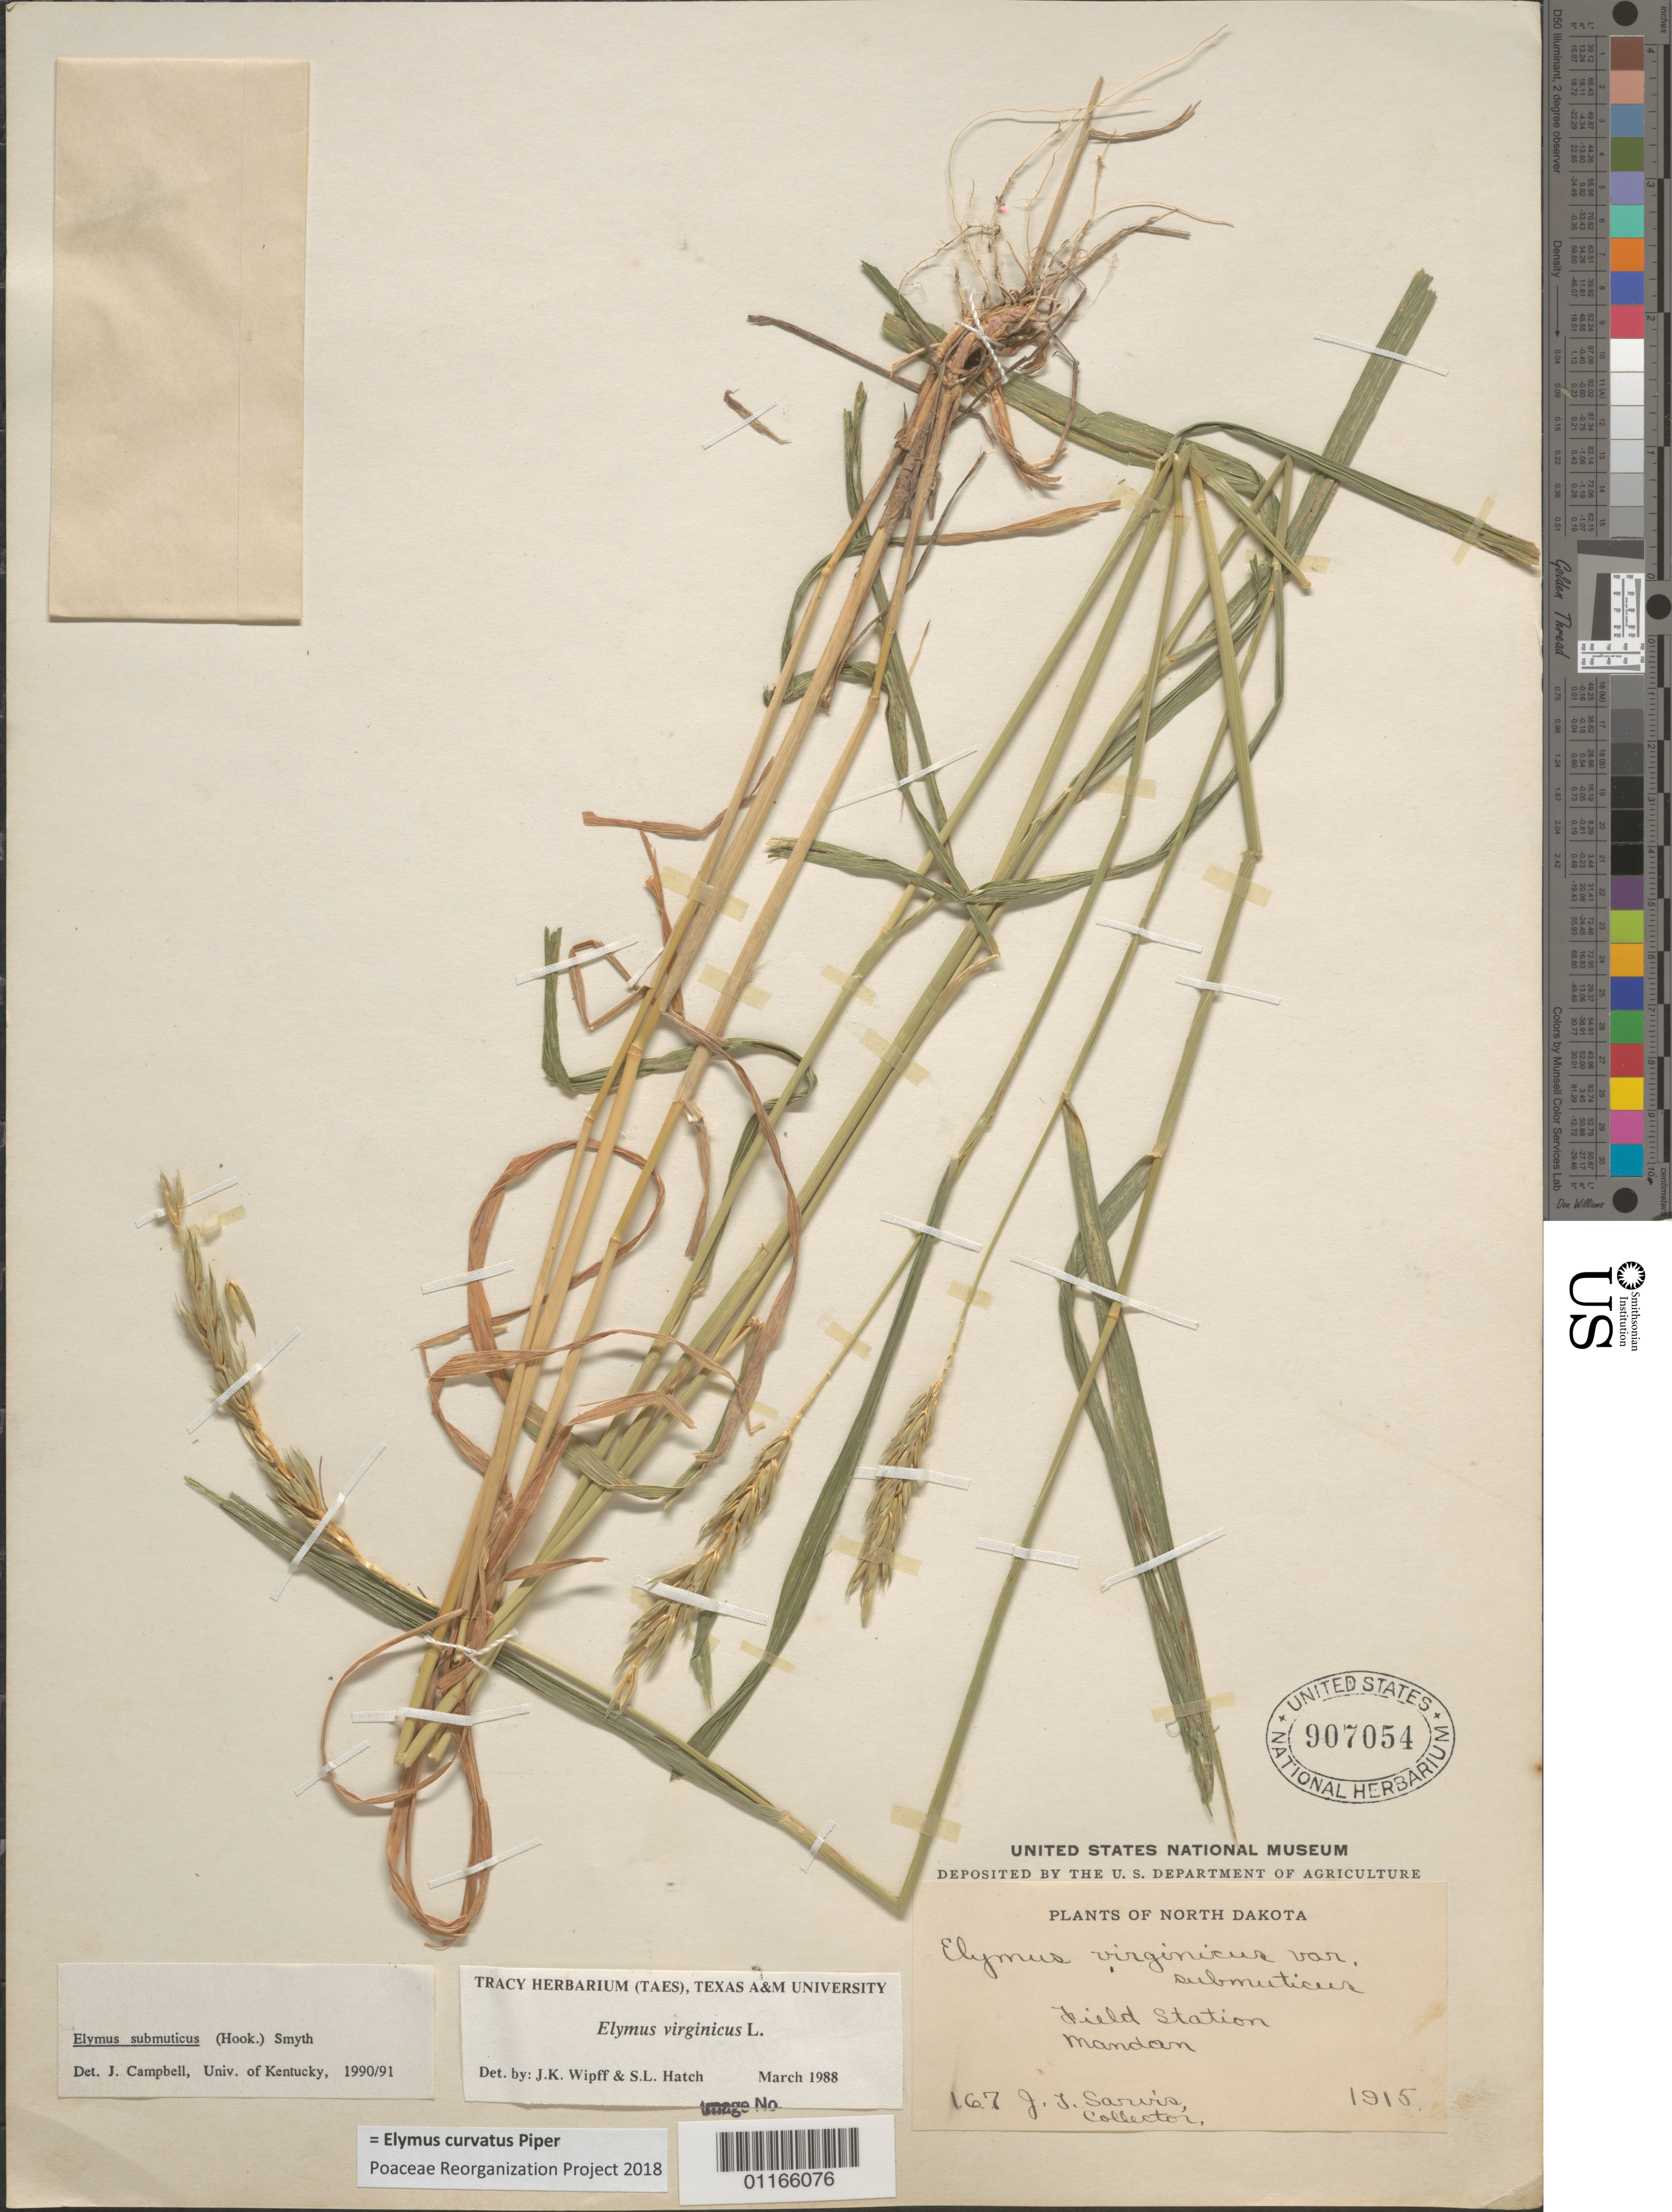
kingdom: Plantae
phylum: Tracheophyta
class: Liliopsida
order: Poales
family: Poaceae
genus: Elymus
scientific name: Elymus curvatus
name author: Piper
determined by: Poaceae Reorganization Project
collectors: J. Sarvis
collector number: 167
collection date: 1915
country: United States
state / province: North Dakota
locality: Field Station. Mandan.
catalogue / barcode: US 907054